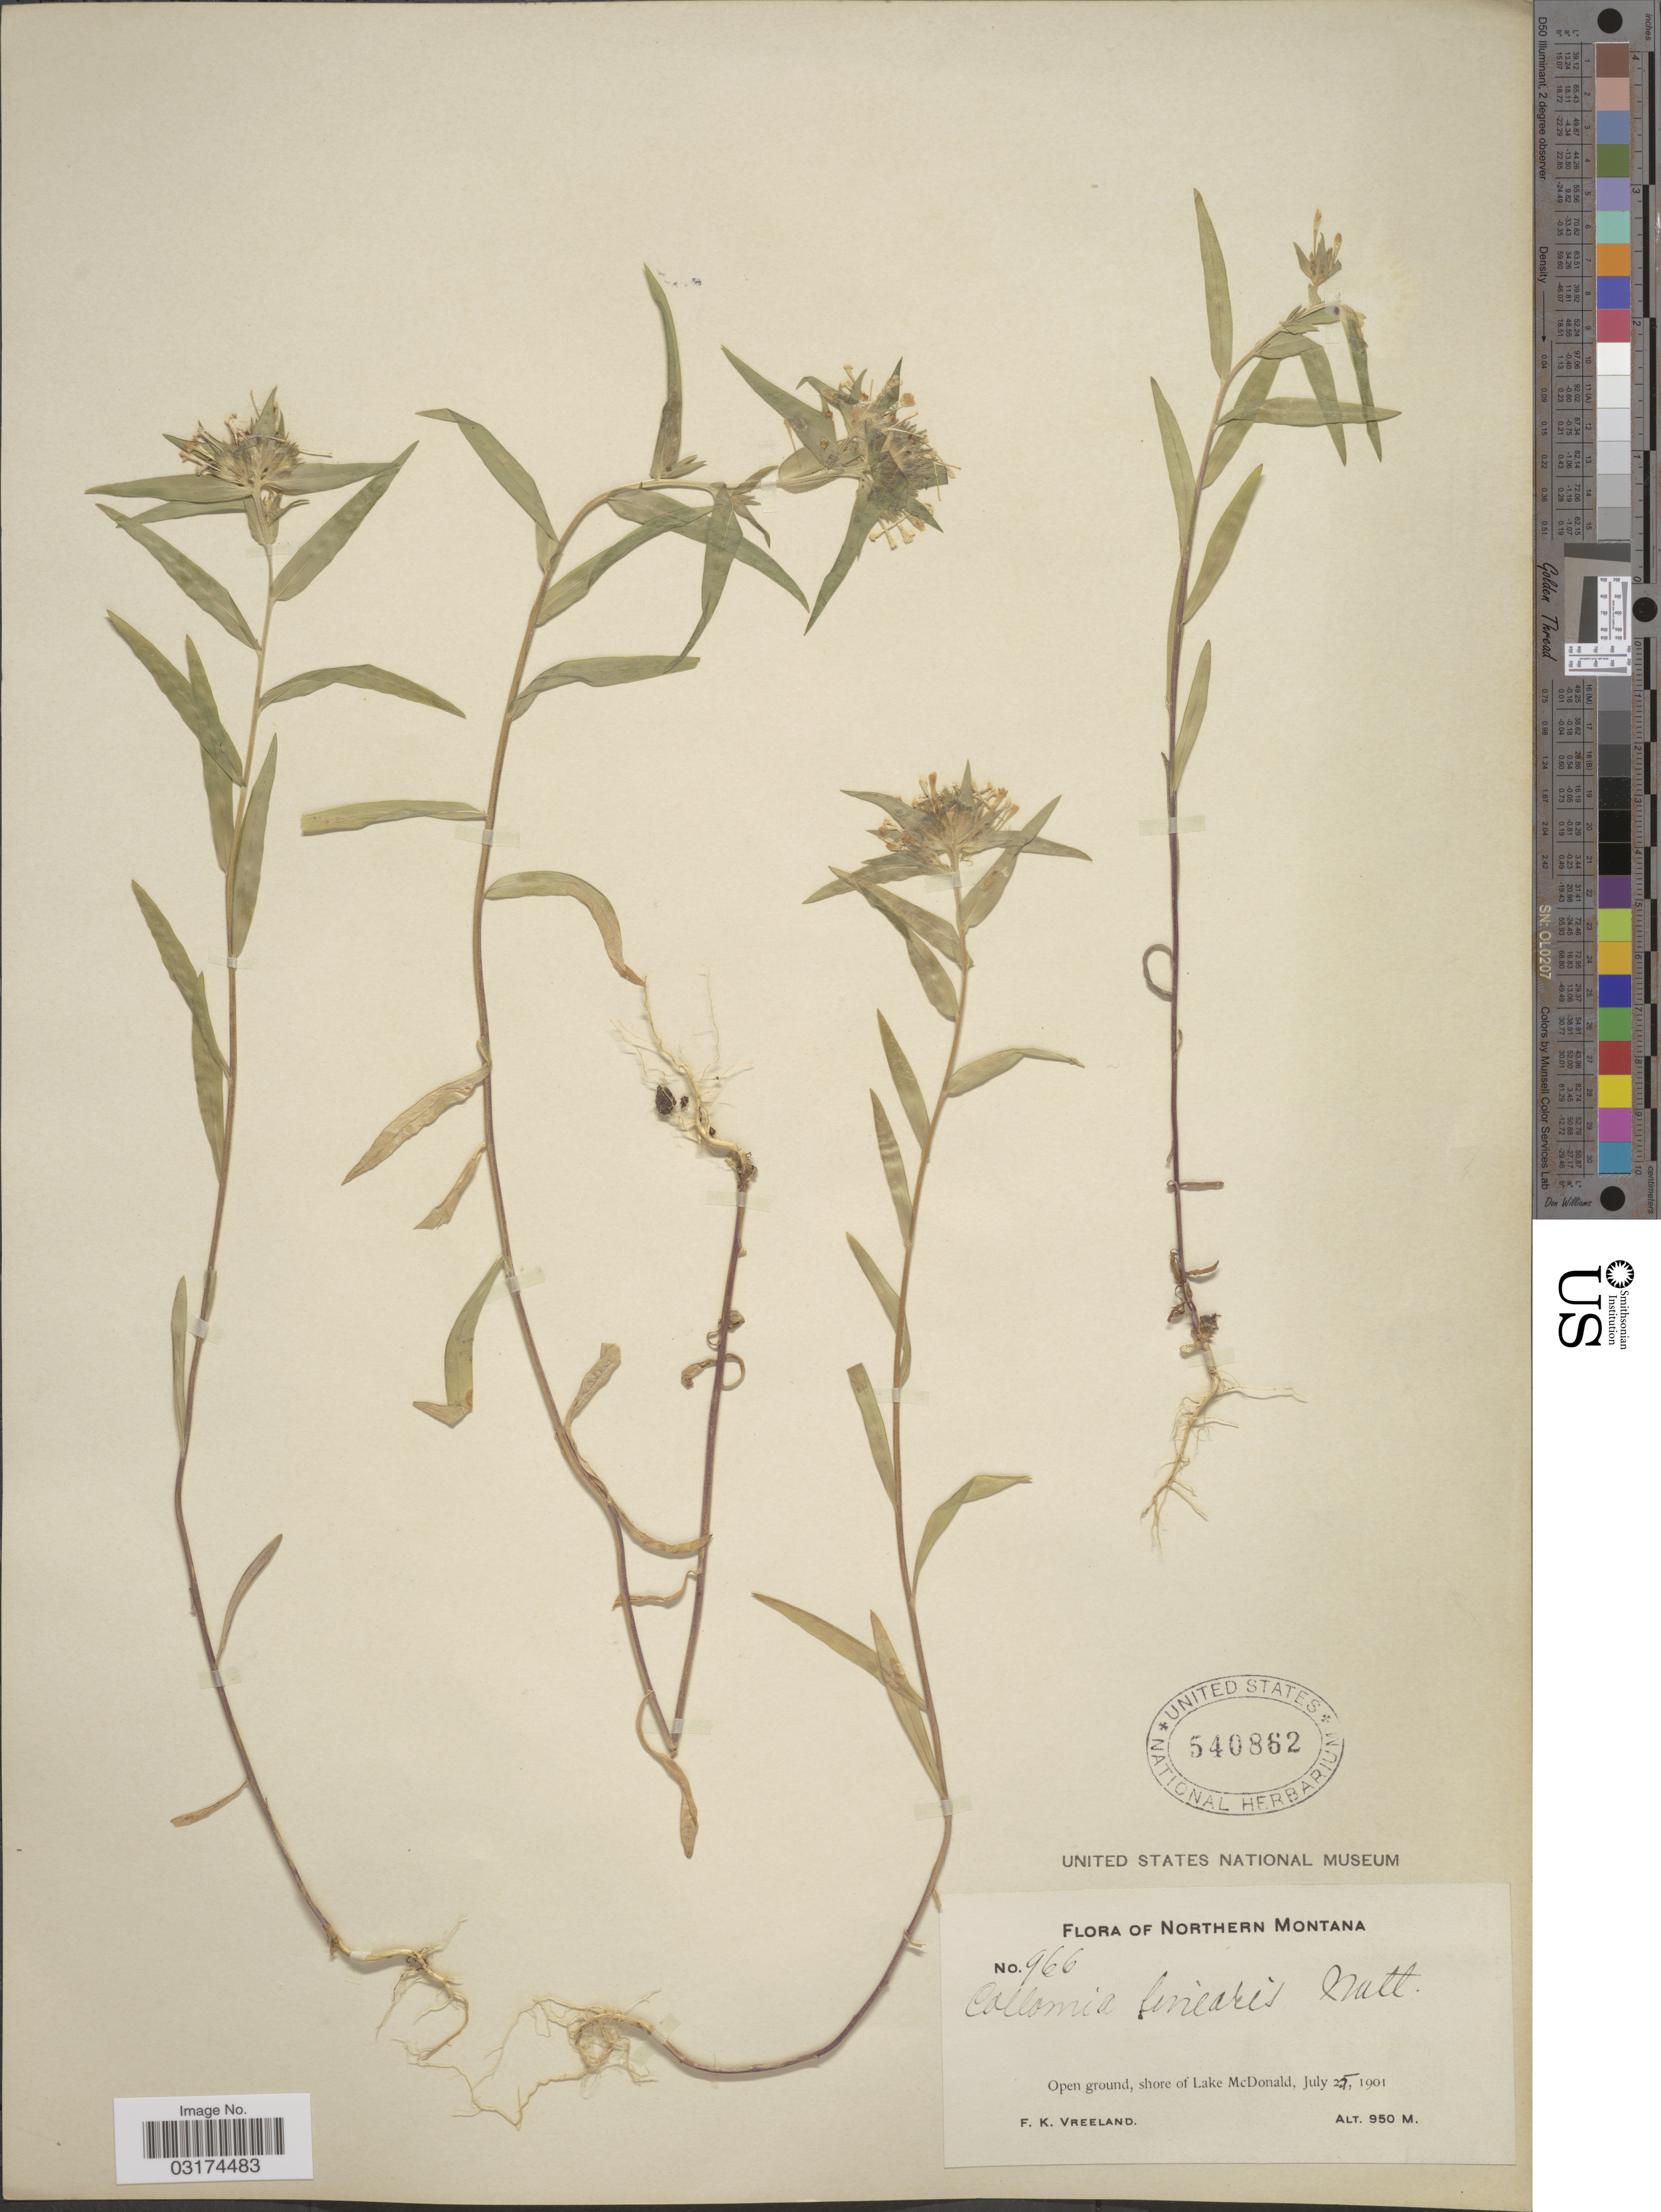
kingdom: Plantae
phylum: Tracheophyta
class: Magnoliopsida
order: Ericales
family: Polemoniaceae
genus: Collomia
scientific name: Collomia linearis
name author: Nutt.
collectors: F. Vreeland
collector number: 966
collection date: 1901-07-25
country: United States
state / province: Montana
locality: Open ground, shore of Lake McDonald. Northern Montana.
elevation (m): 950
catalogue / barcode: US 540862